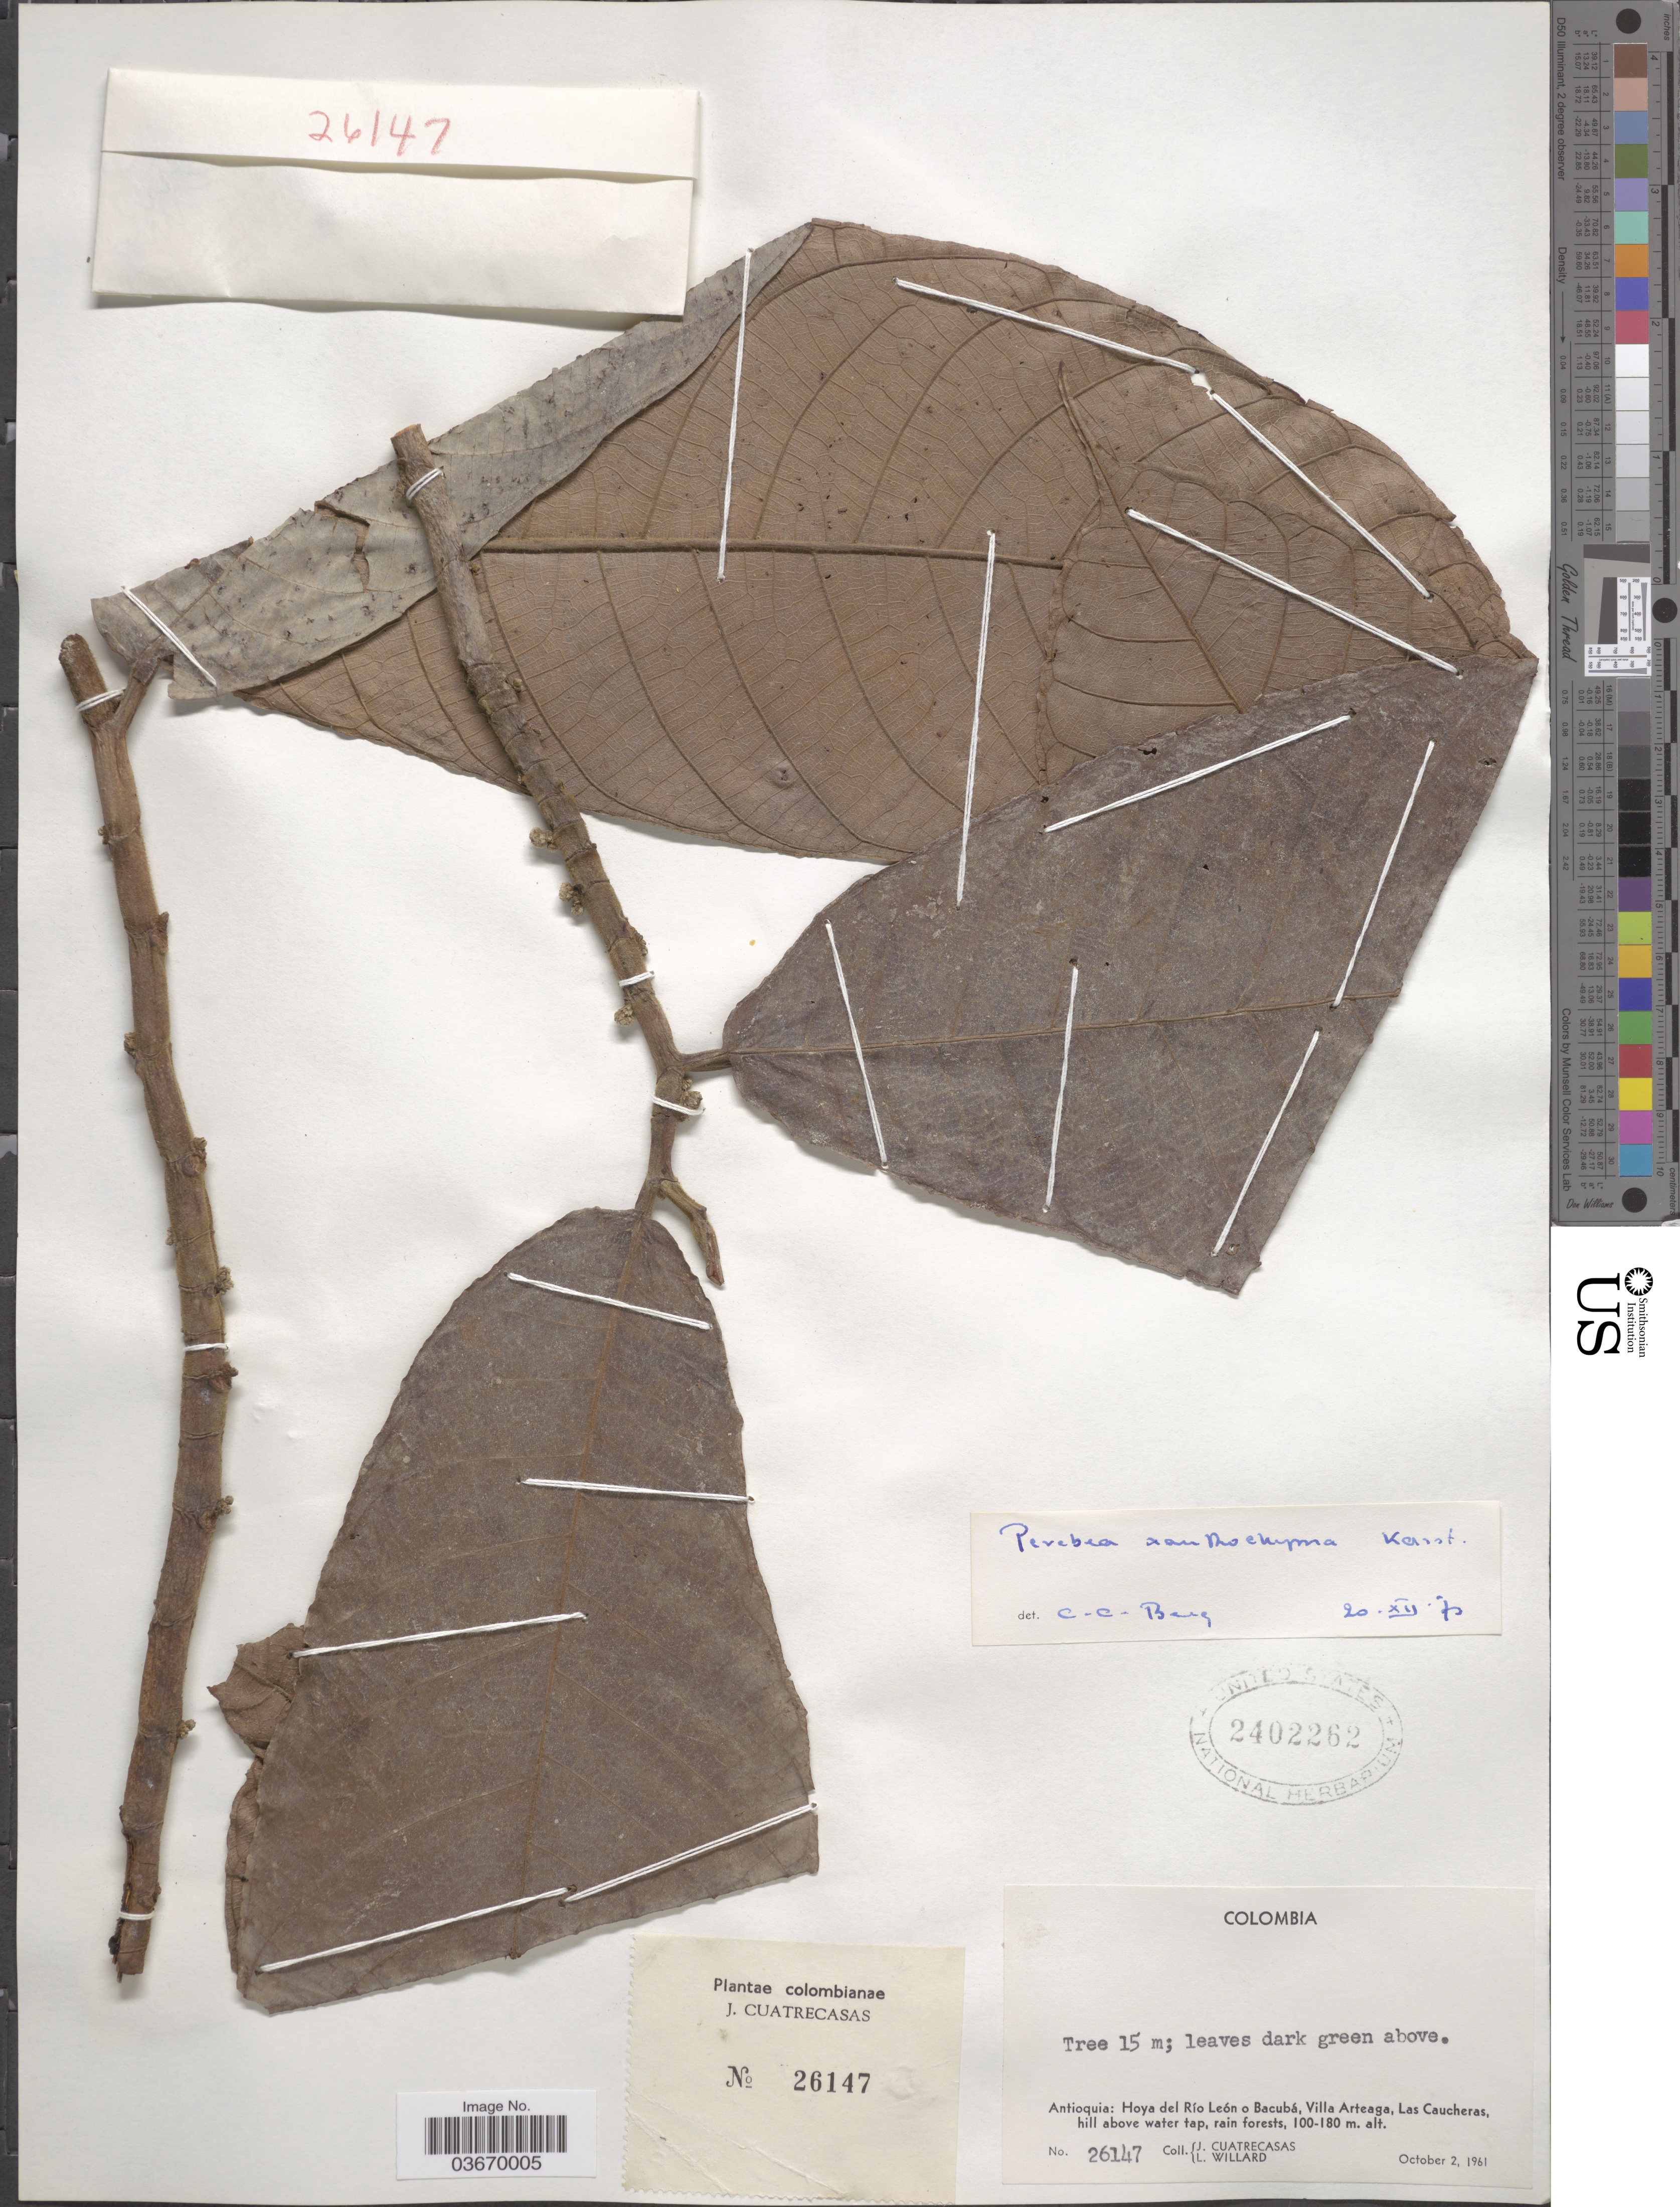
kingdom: Plantae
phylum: Tracheophyta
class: Magnoliopsida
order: Rosales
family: Moraceae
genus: Perebea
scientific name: Perebea xanthochyma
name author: H. Karst.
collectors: J. Cuatrecasas & L. Willard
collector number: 26147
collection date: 1961-10-02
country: Colombia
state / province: Antioquia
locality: Hoya del Río León o Bacubá, Villa Arteaga, Las Caucheras, hill above water tap, rain forests.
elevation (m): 100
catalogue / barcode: US 2402262